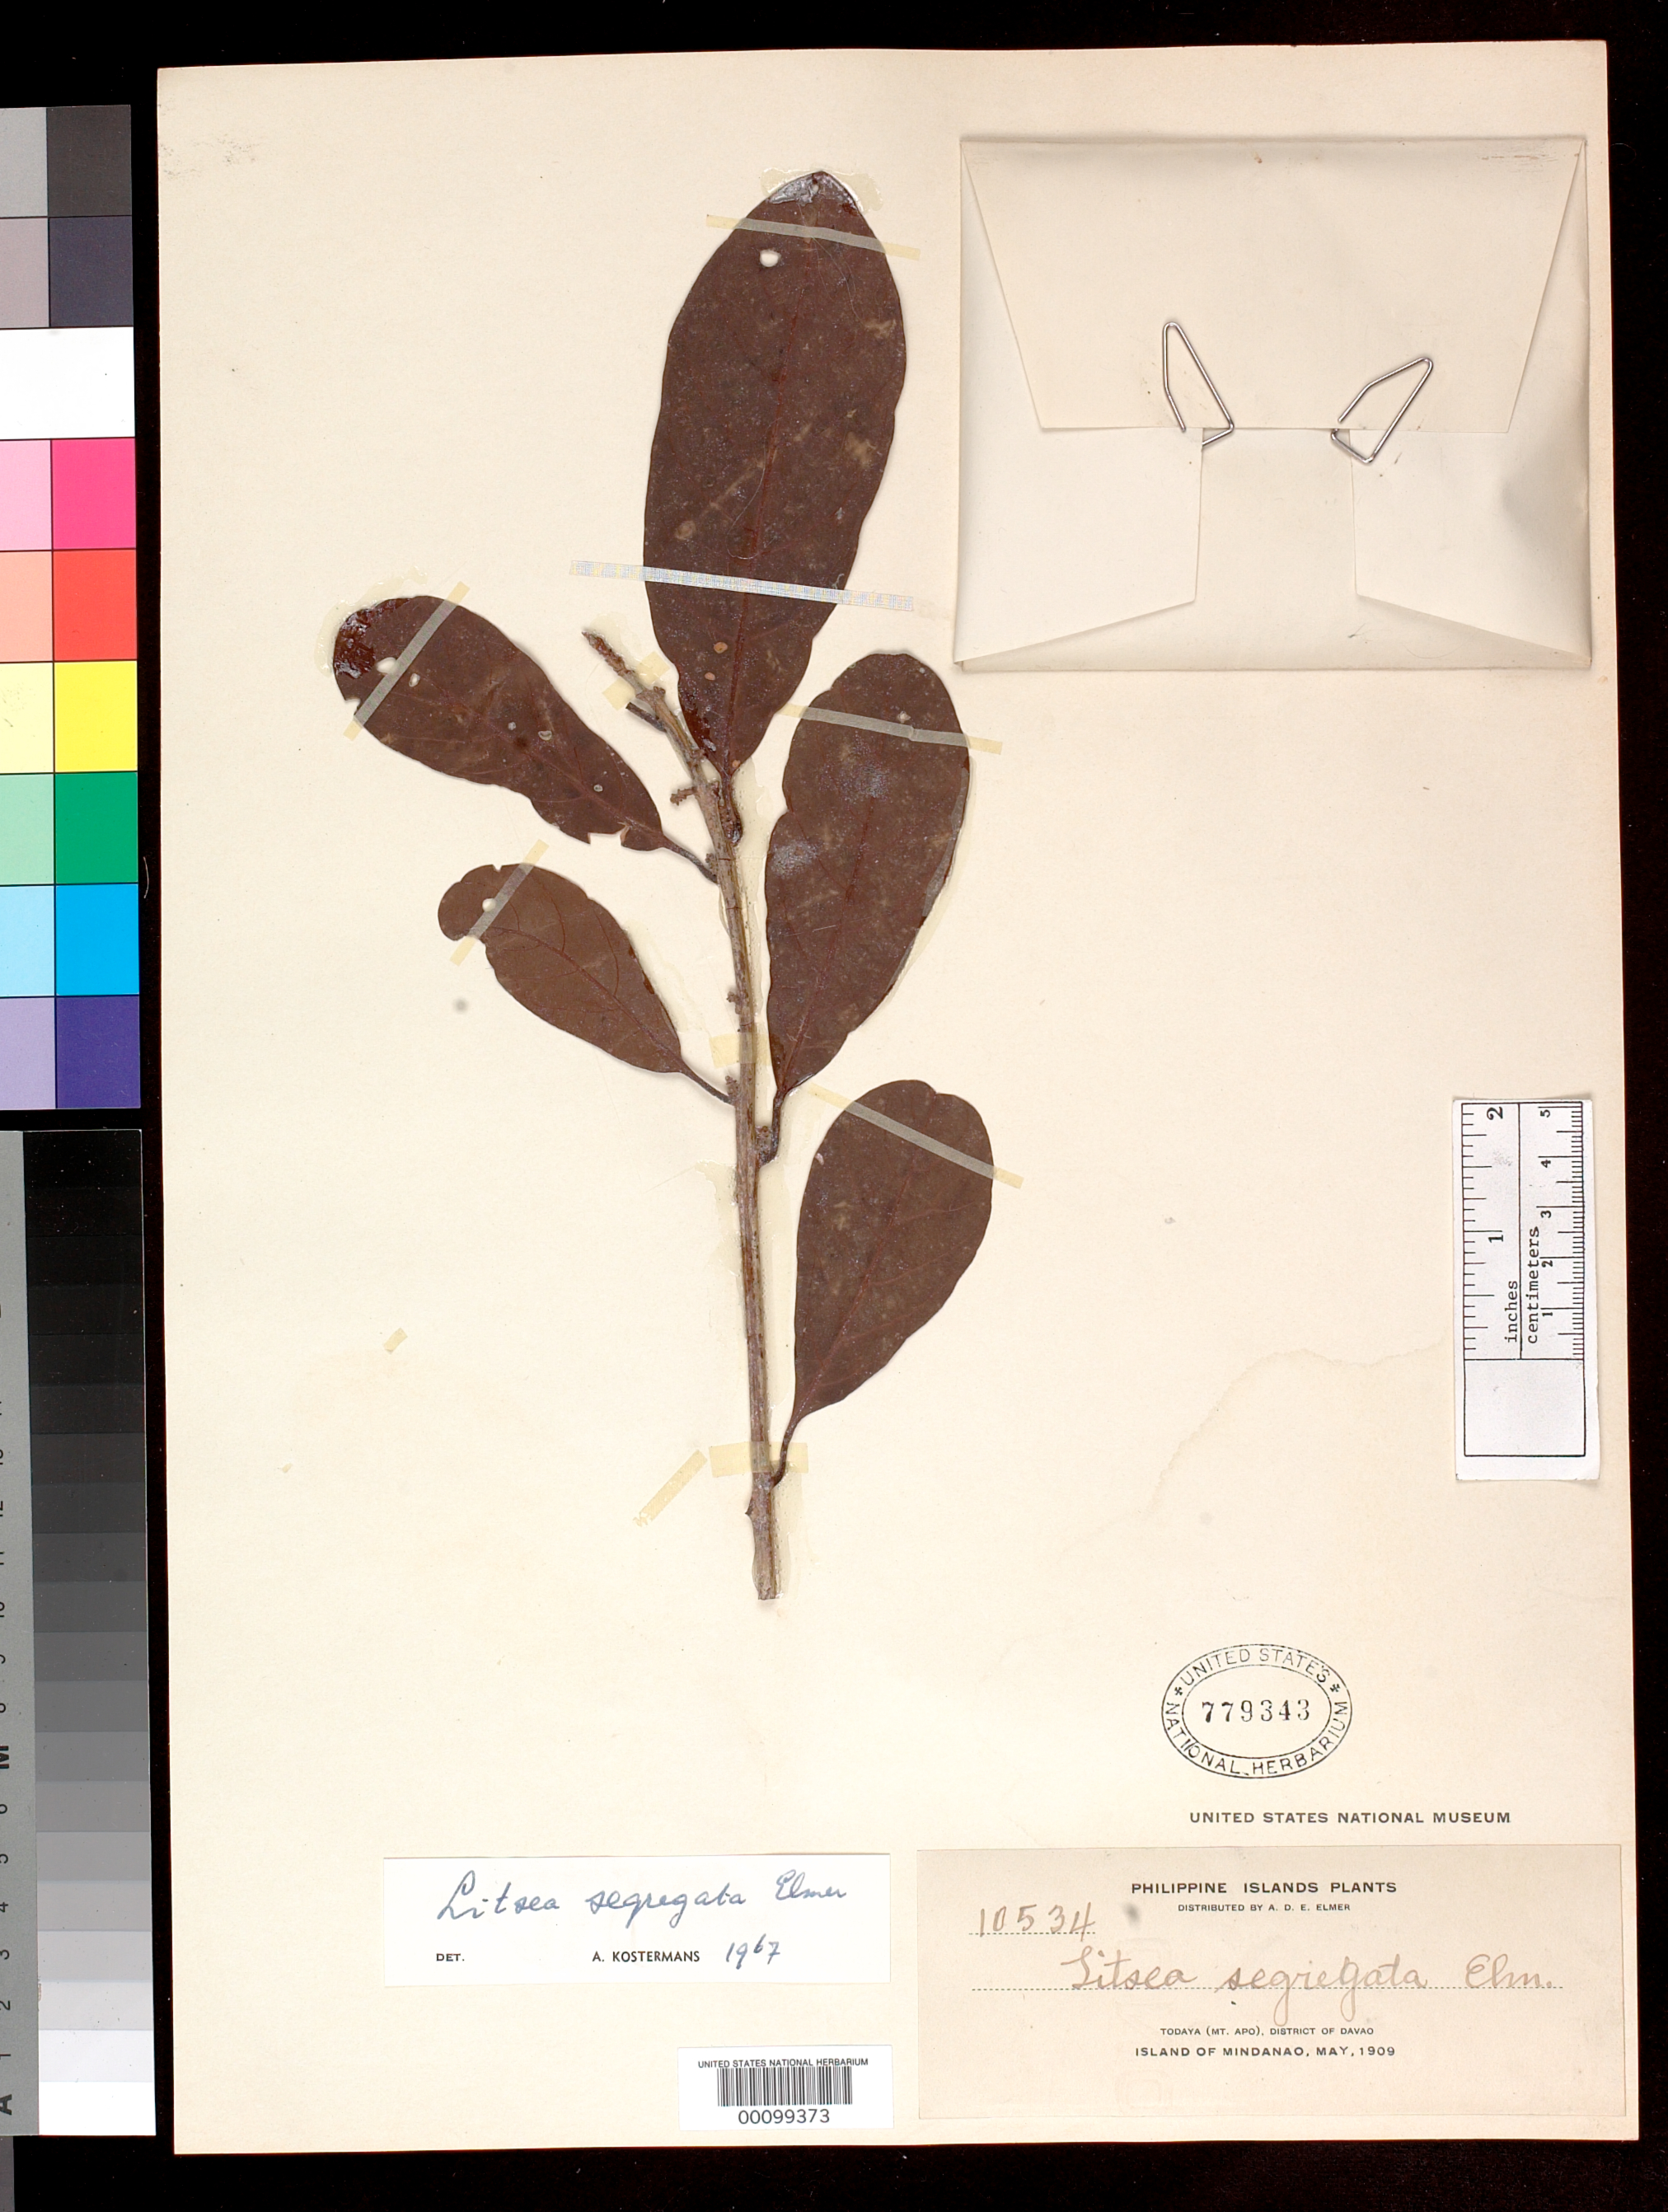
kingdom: Plantae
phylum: Tracheophyta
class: Magnoliopsida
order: Laurales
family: Lauraceae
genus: Litsea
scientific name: Litsea segregata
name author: Elmer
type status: Isotype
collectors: A. D. E. Elmer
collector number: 10534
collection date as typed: May 1909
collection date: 1909-05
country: Philippines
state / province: Davao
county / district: Davao del Sur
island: Mindanao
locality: Todaya, Mt. Apo.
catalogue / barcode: US 779343